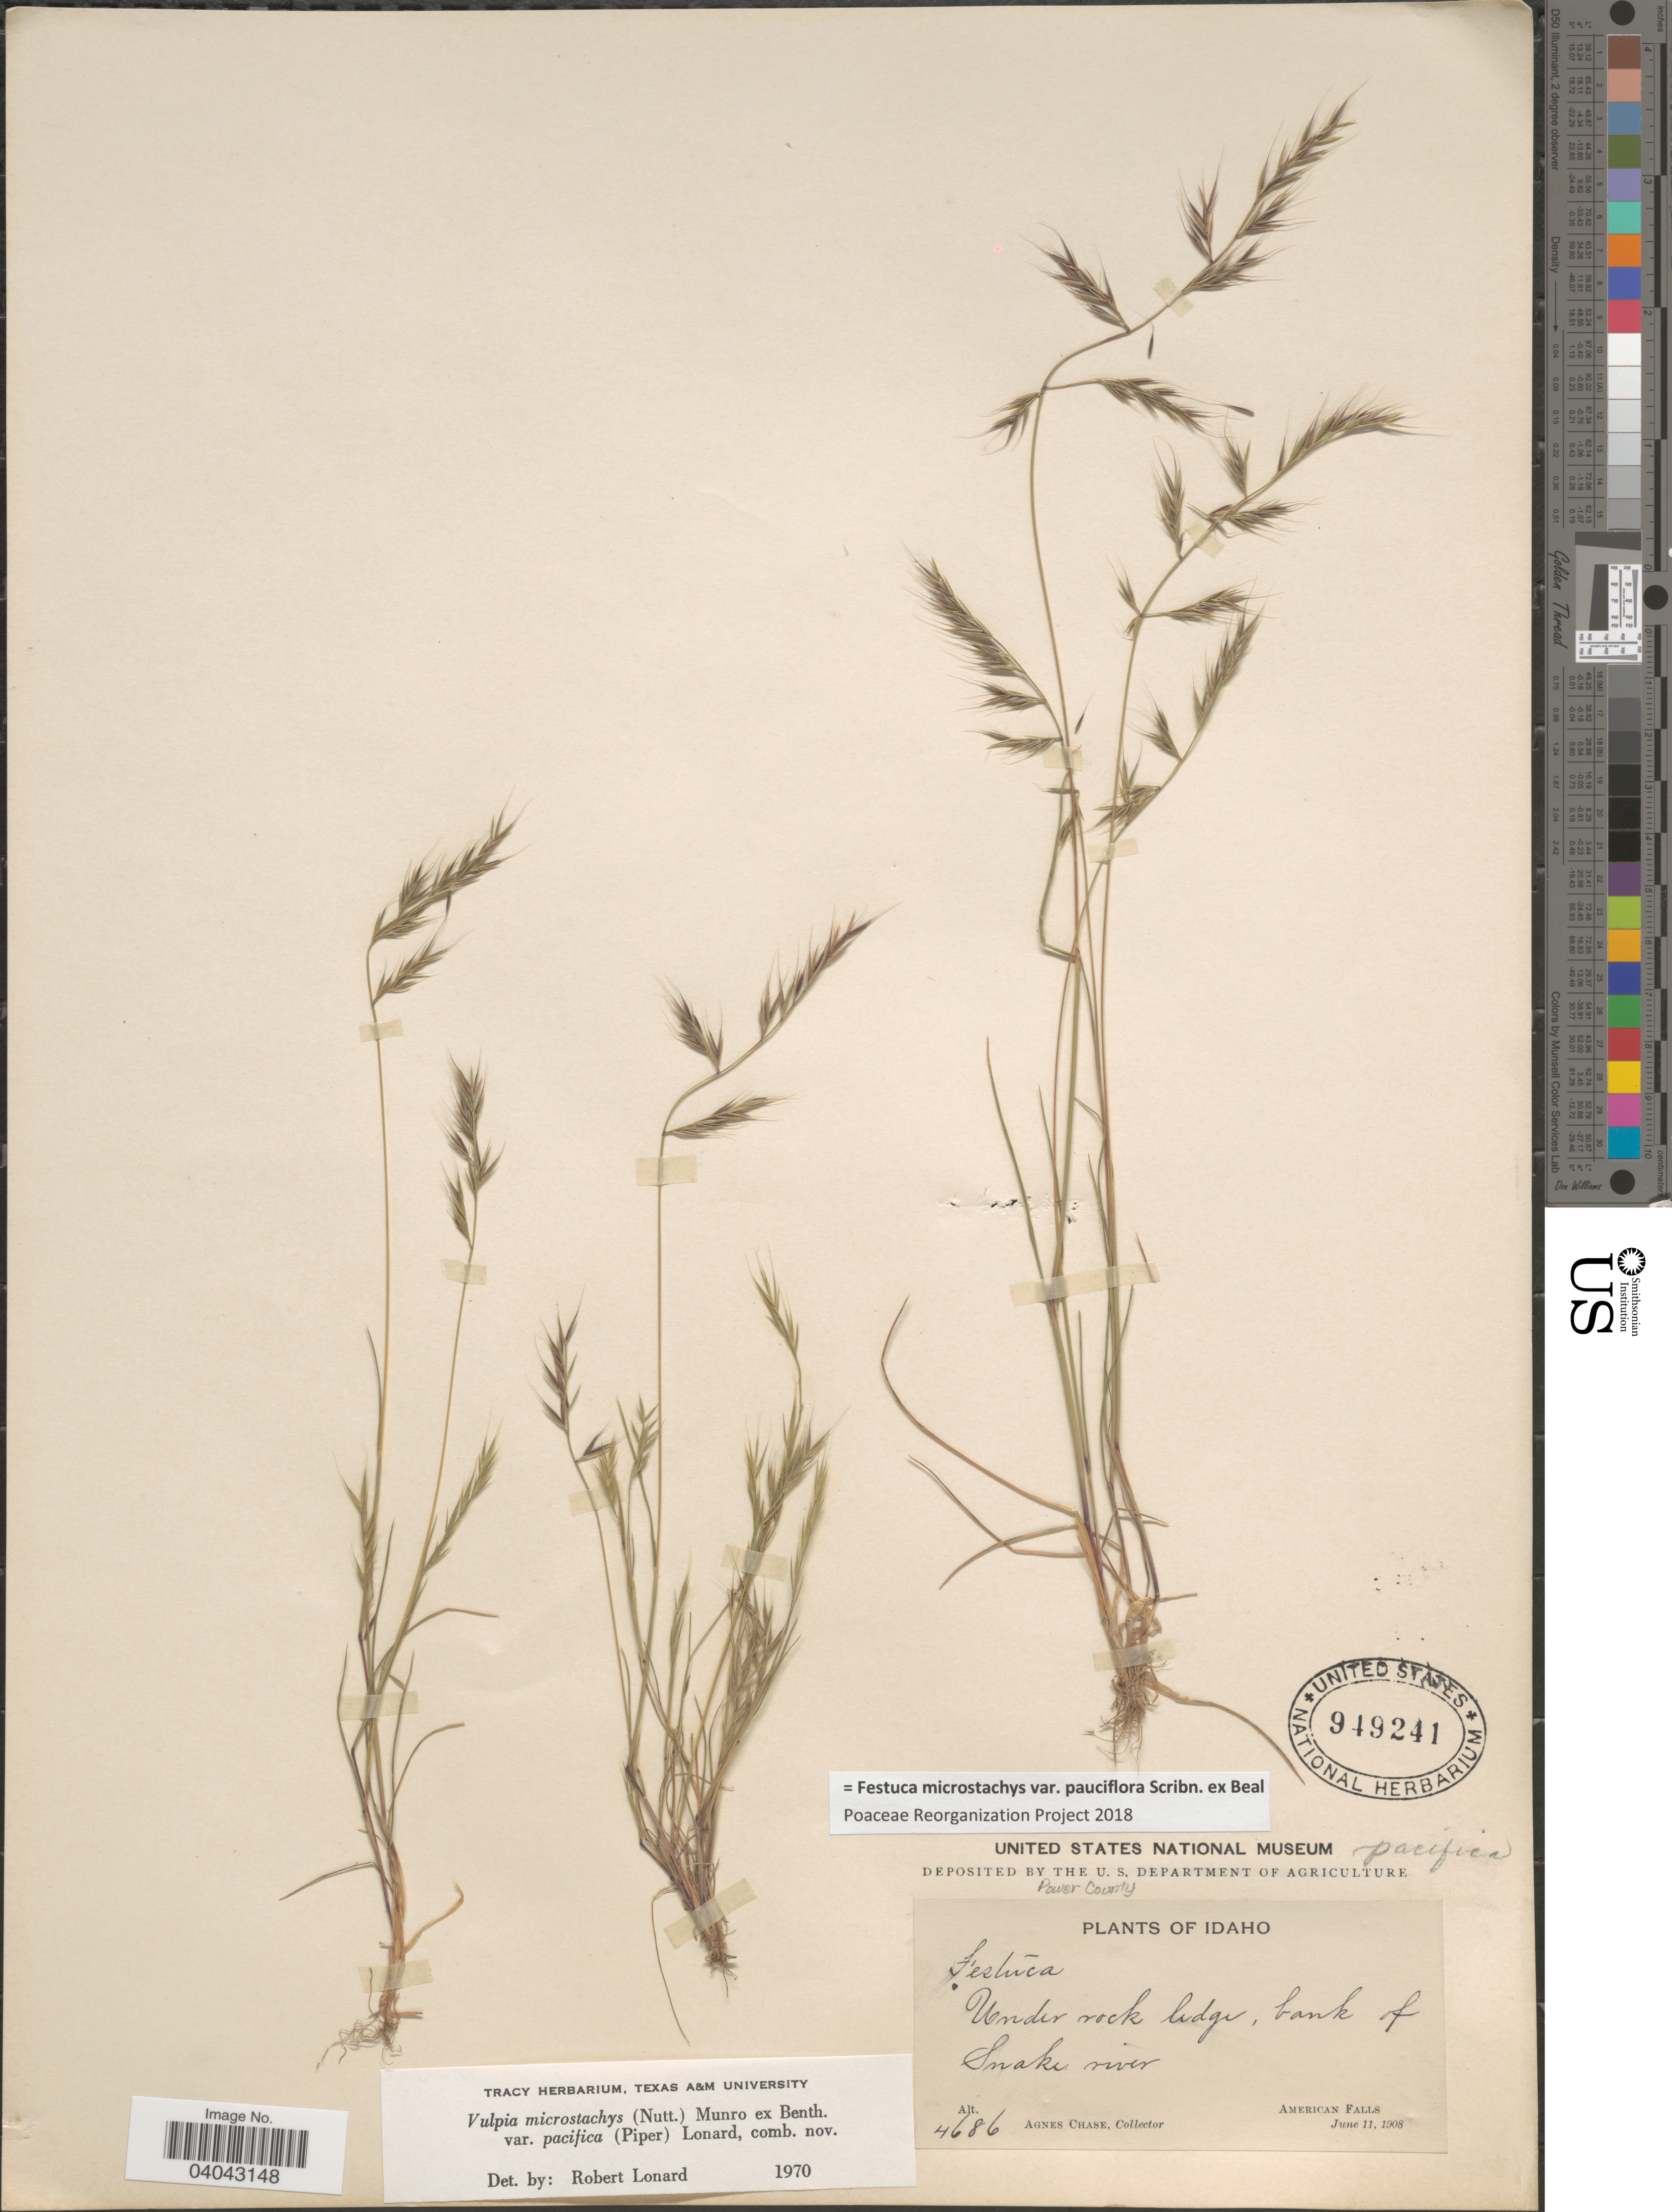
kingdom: Plantae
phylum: Tracheophyta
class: Liliopsida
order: Poales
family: Poaceae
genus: Festuca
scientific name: Festuca microstachys var. pauciflora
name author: Scribn. ex W.J. Beal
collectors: A. Chase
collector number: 4686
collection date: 1908-06-11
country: United States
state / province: Idaho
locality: Under rock ledge, bank of Snake river. American Falls. Power County.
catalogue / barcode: US 949241